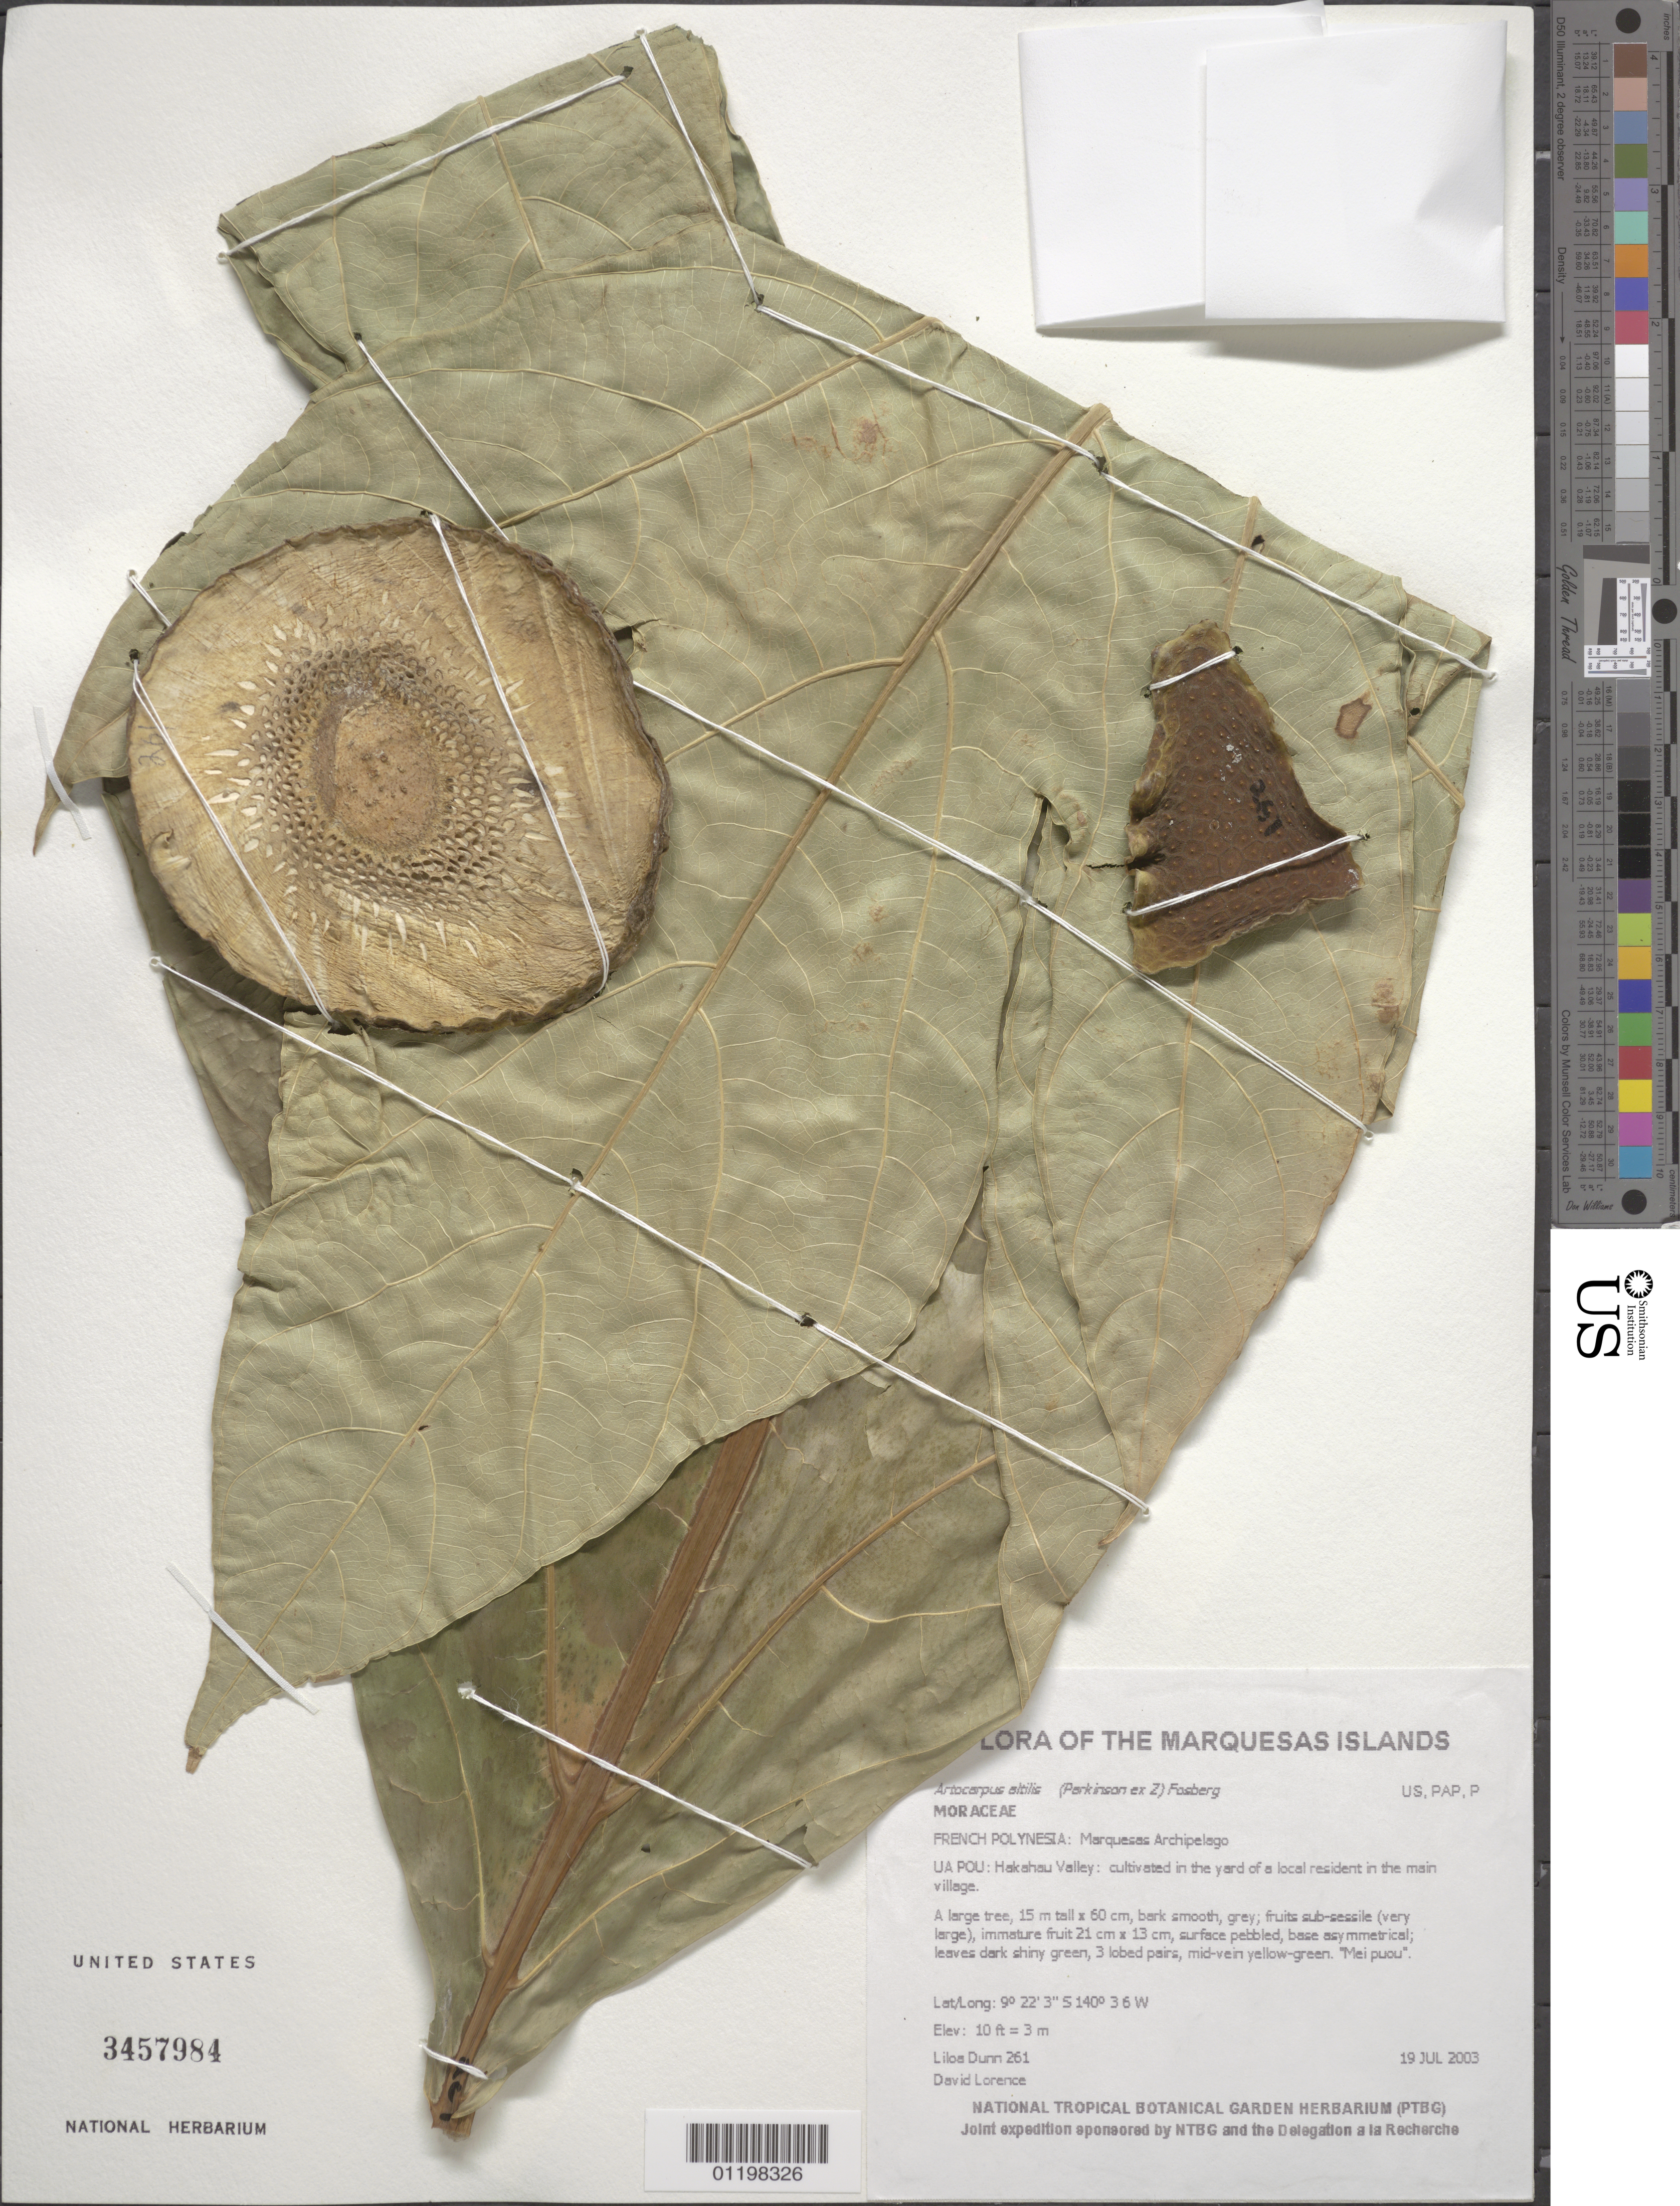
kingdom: Plantae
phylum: Tracheophyta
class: Magnoliopsida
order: Rosales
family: Moraceae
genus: Artocarpus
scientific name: Artocarpus altilis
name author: (Parkinson) Fosberg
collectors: L. Dunn & D. Lorence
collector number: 261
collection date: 2003-07-19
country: French Polynesia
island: Ua Pou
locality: Hakahau Valley: cultivated in the yard of a local resident in the main village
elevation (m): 3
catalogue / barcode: US 3457984